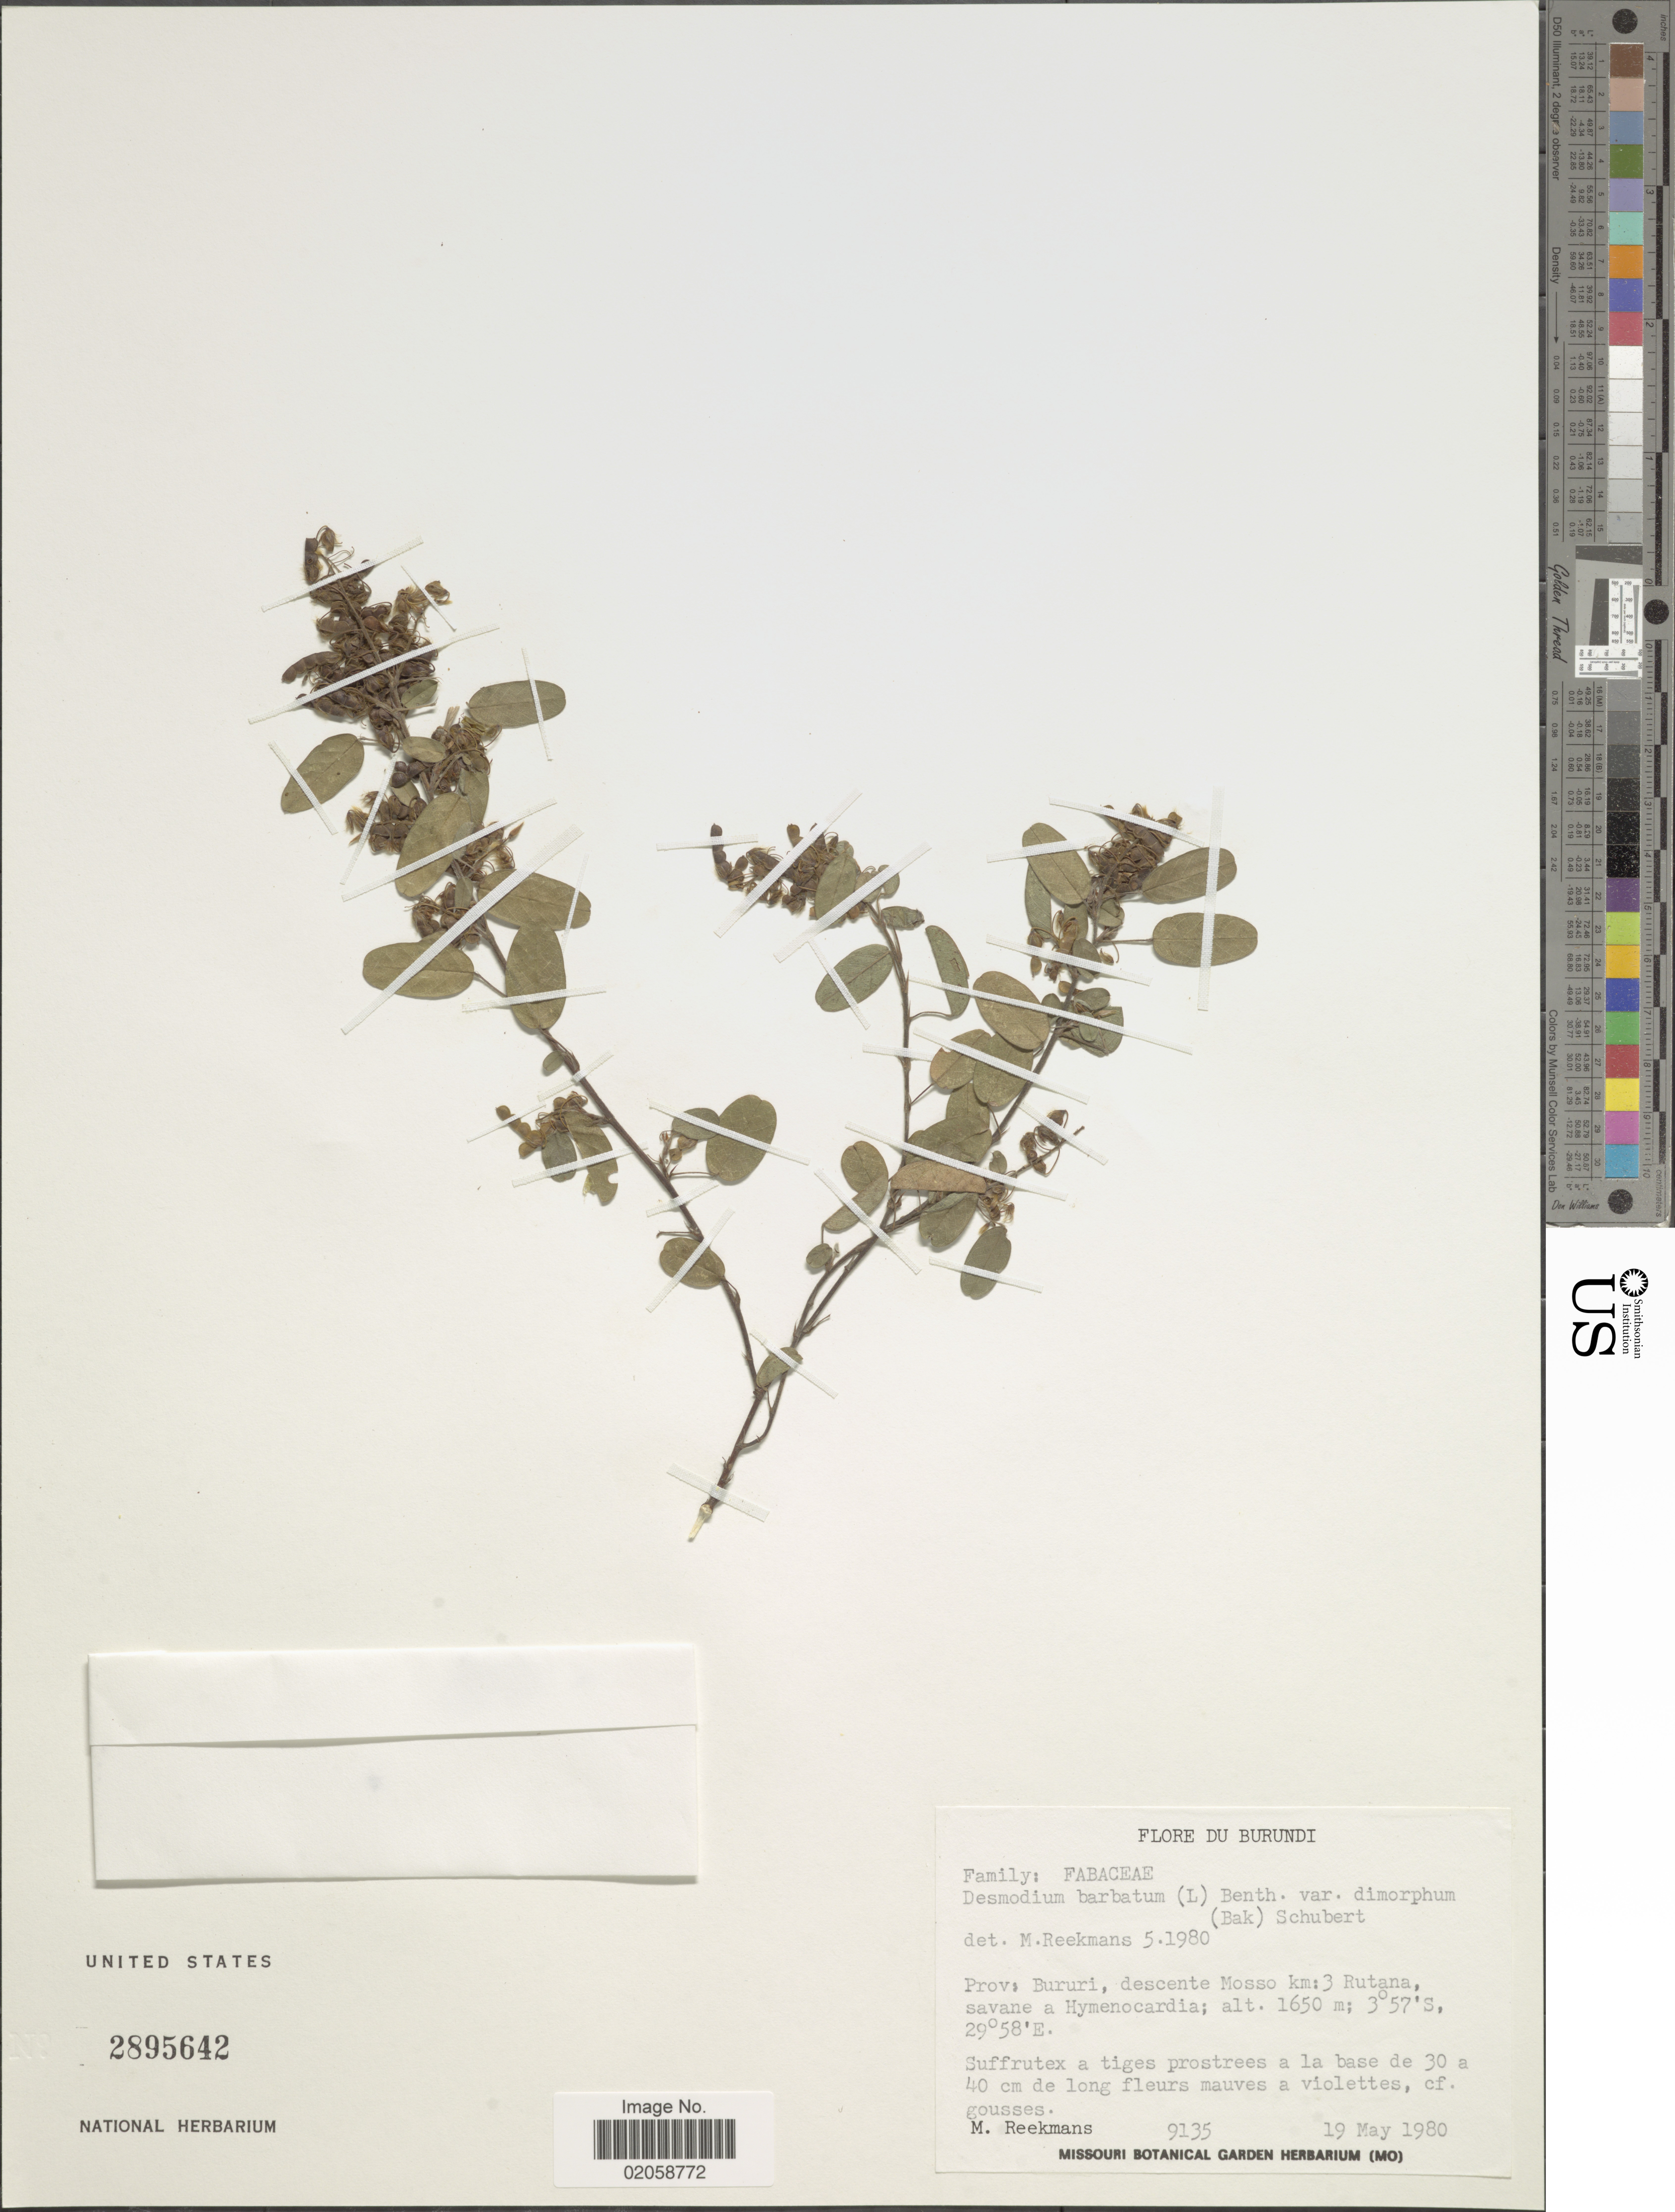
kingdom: Plantae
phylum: Tracheophyta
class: Magnoliopsida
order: Fabales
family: Fabaceae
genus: Grona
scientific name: Grona barbata var. dimorpha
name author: (Welw. ex Baker) H. Ohashi & K. Ohashi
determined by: Strong, Mark T., (BOT), Smithsonian Institution - National Museum of Natural History (UNITED STATES)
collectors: M. Reekmans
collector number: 9135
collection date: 1980-05-19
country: Burundi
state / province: Bururi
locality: Prov: Bururi, descente Mosso km: 3 Rutana, savane a Hymenocardia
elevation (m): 1650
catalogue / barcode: US 2895642